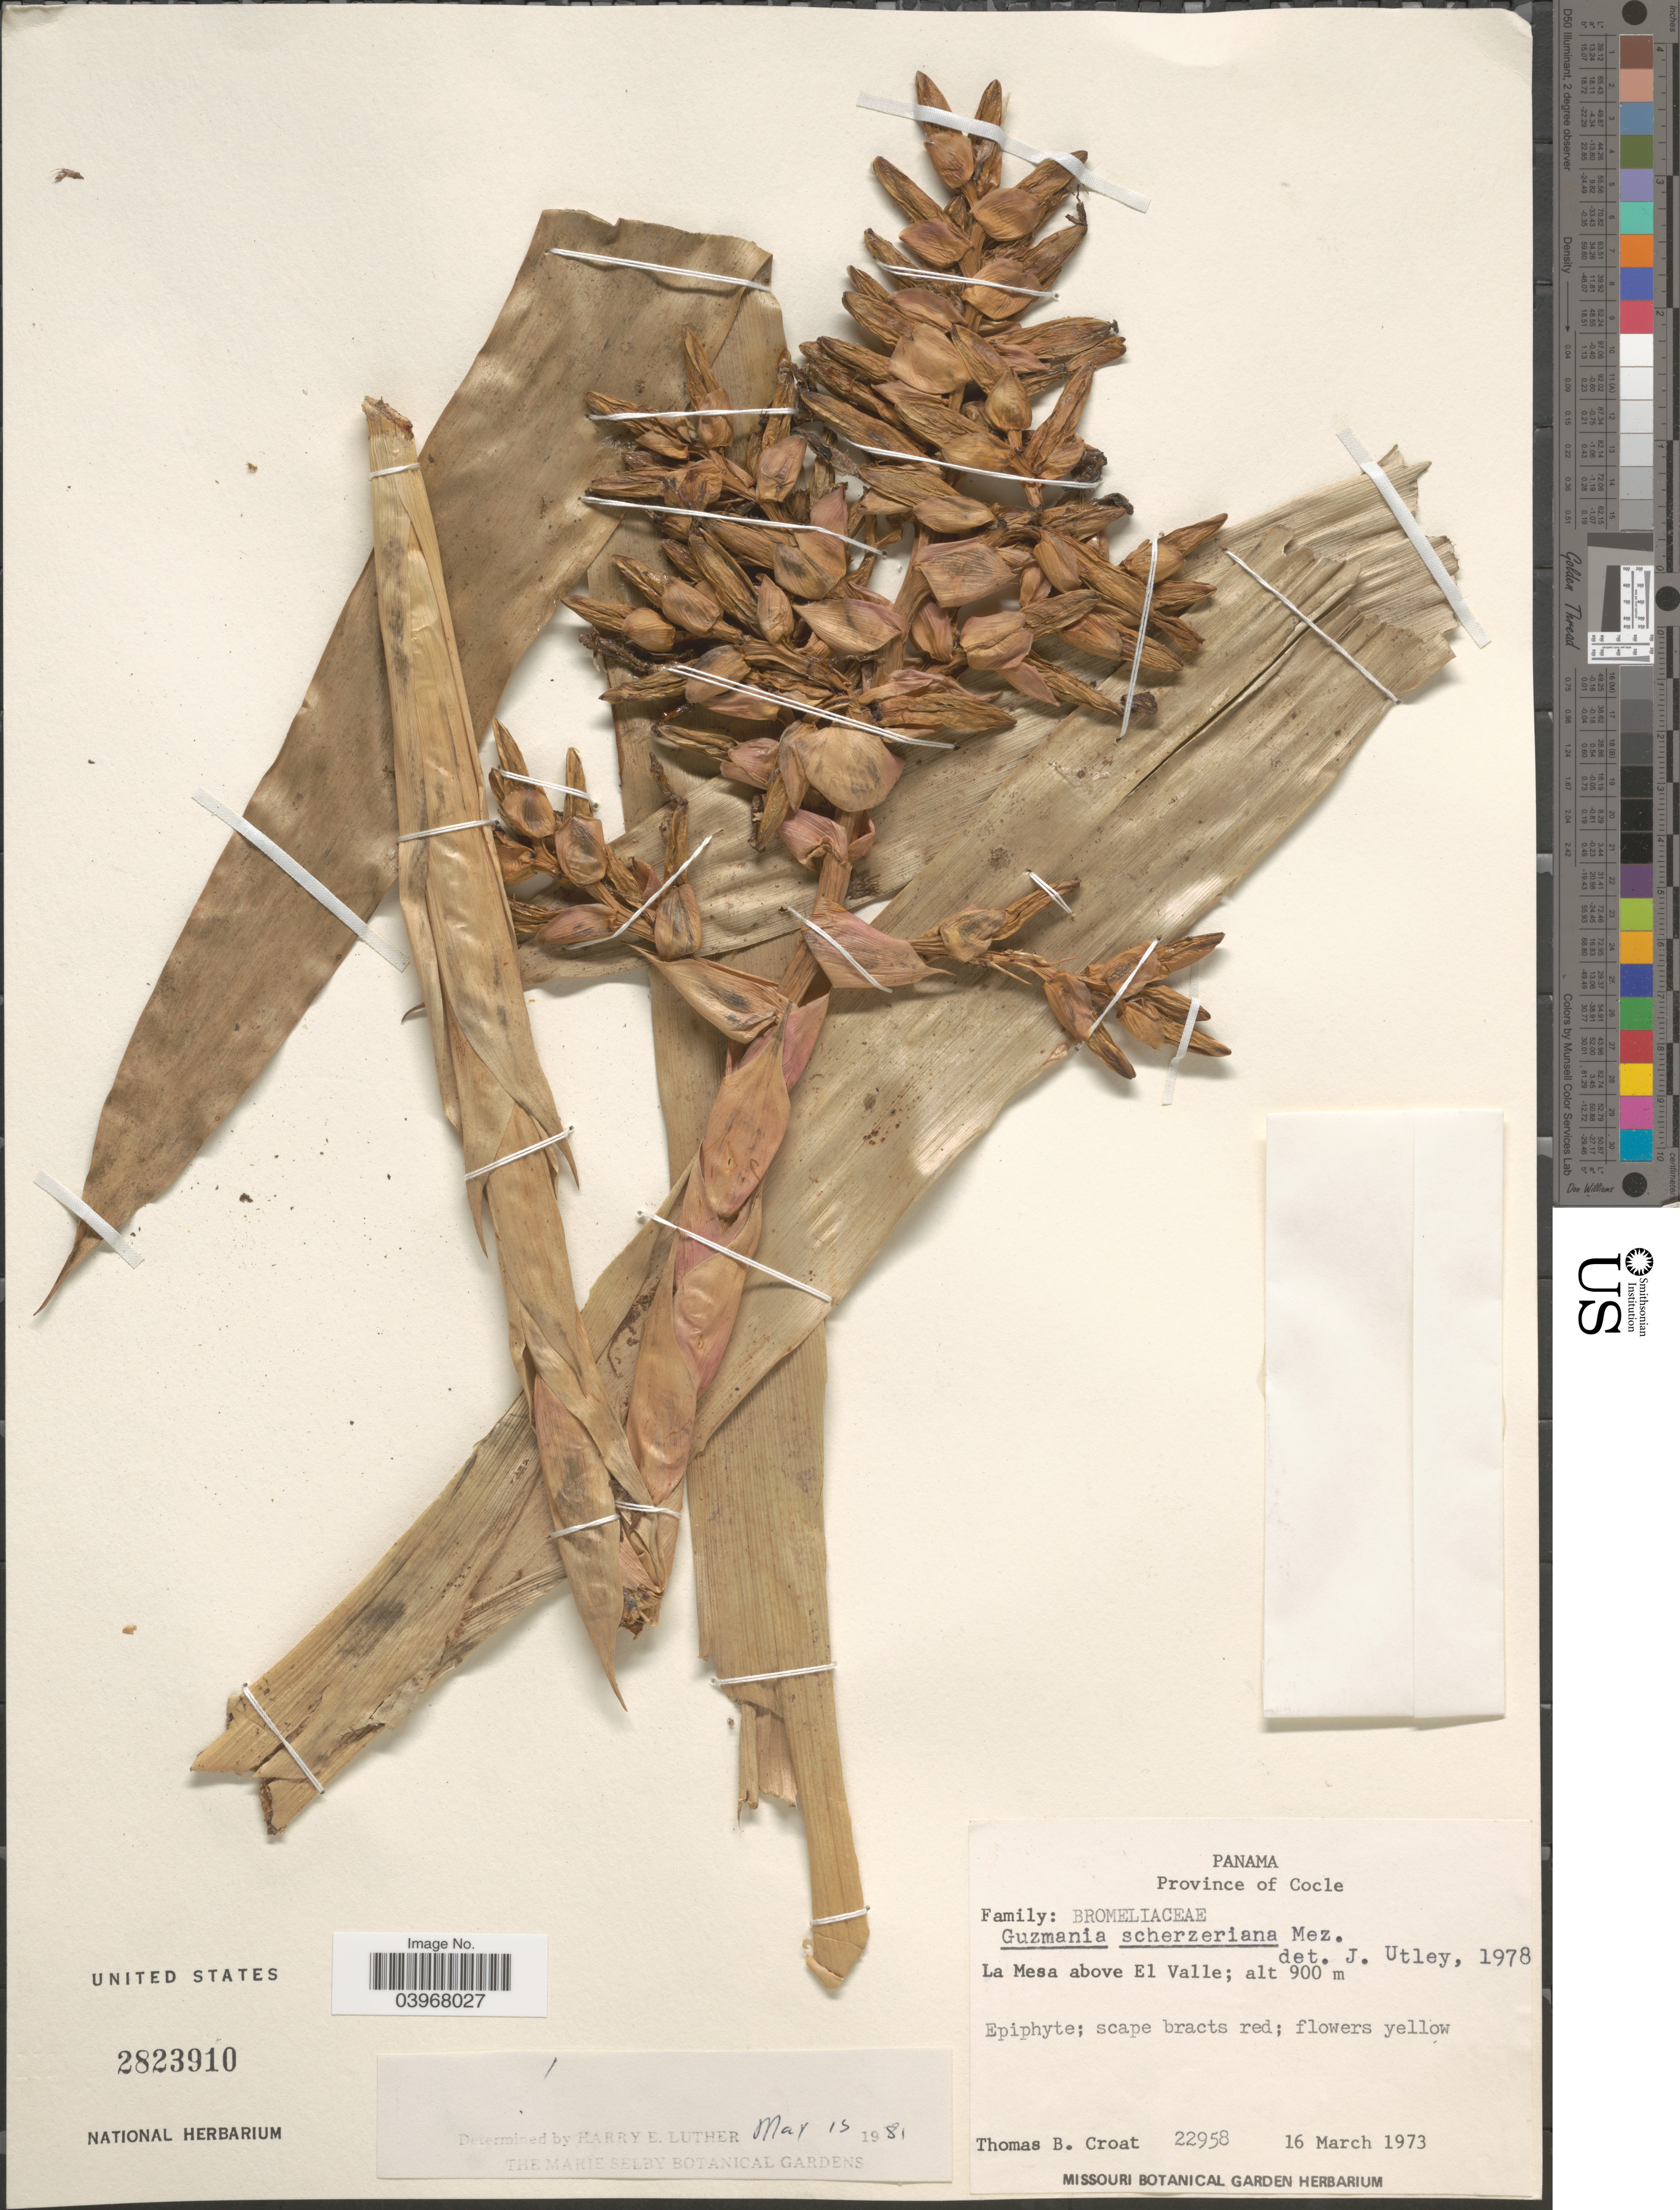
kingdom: Plantae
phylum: Tracheophyta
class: Liliopsida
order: Poales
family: Bromeliaceae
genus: Guzmania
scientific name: Guzmania scherzeriana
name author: Mez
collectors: T. B. Croat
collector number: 22958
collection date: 1973-03-16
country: Panama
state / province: Cocle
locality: La Mesa above El Valle.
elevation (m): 900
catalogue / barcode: US 2823910